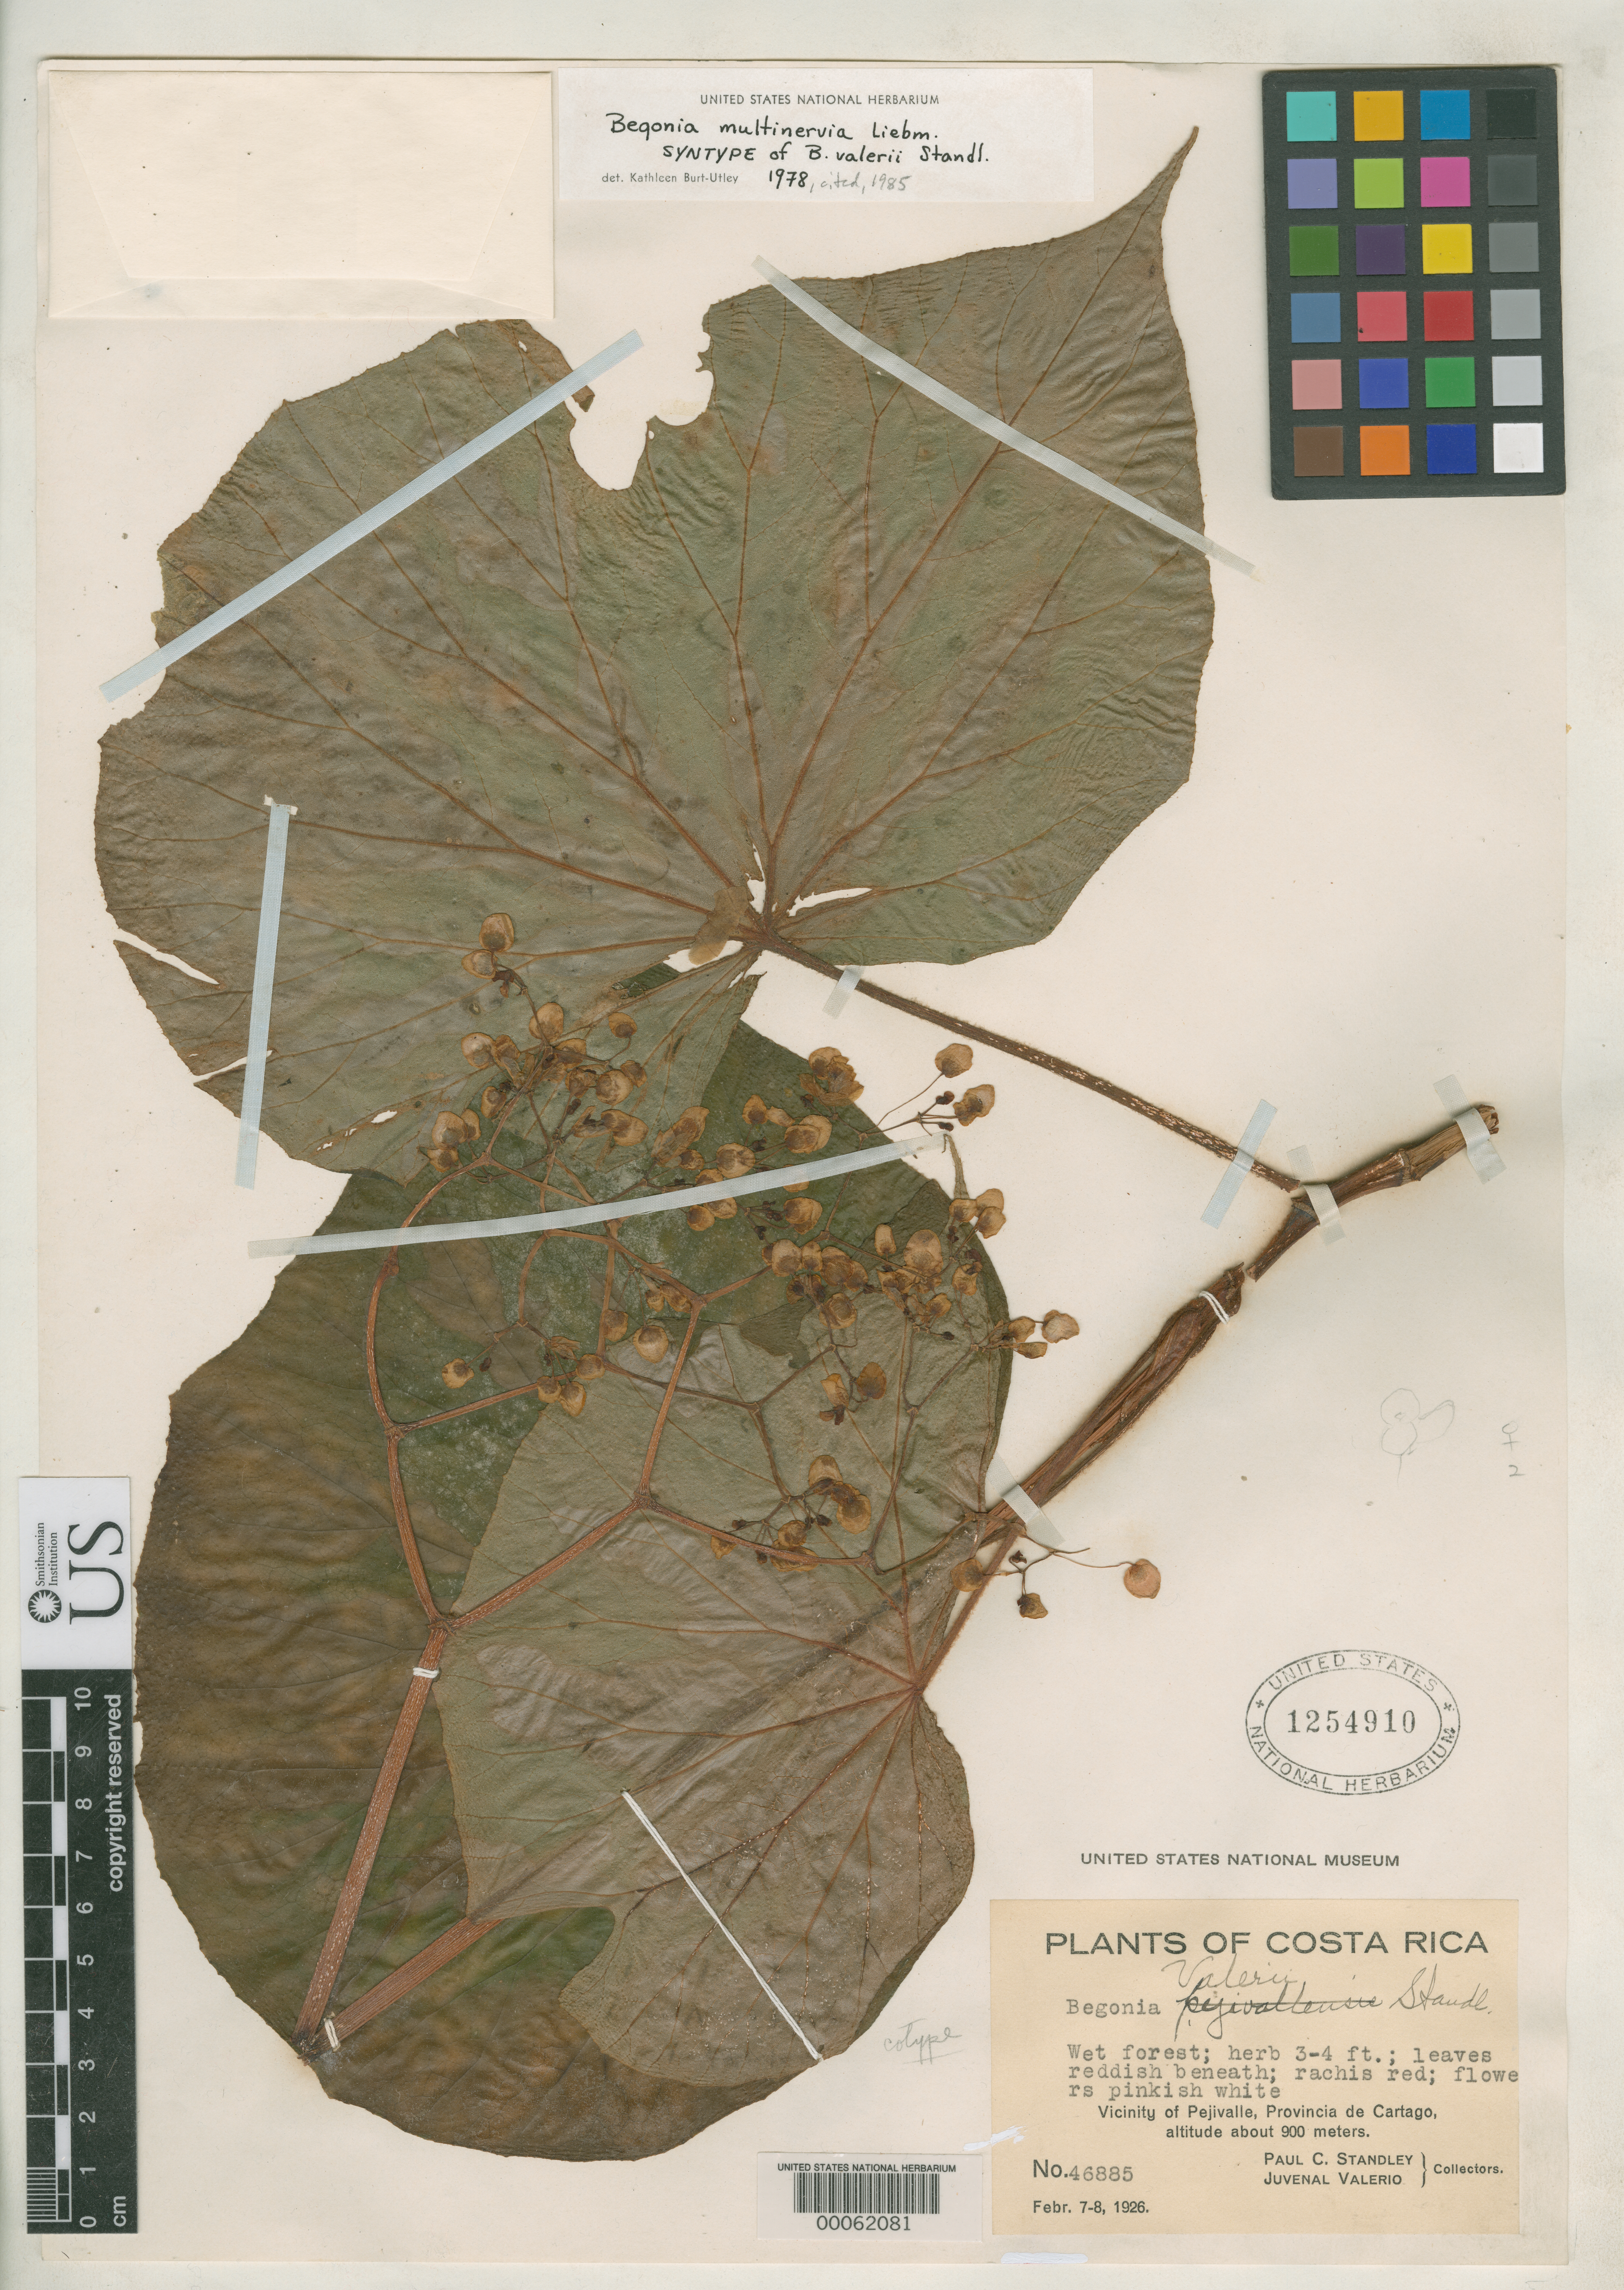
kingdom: Plantae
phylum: Tracheophyta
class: Magnoliopsida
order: Cucurbitales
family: Begoniaceae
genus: Begonia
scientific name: Begonia valerii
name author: Standl.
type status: Paratype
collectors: P. C. Standley & J. Valerio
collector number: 46885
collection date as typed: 07 Feb 1926 to 08 Feb 1926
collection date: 1926-02-07/1926-02-08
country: Costa Rica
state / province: Cartago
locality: Vicinity of Pejivalle, Provincia de Cartago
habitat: Wet forest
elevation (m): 900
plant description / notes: Paratype of Begonia valerii Standl.; erroneously annotated as "syntype" by K. Burt-Utley (1978)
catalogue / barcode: US 1254910